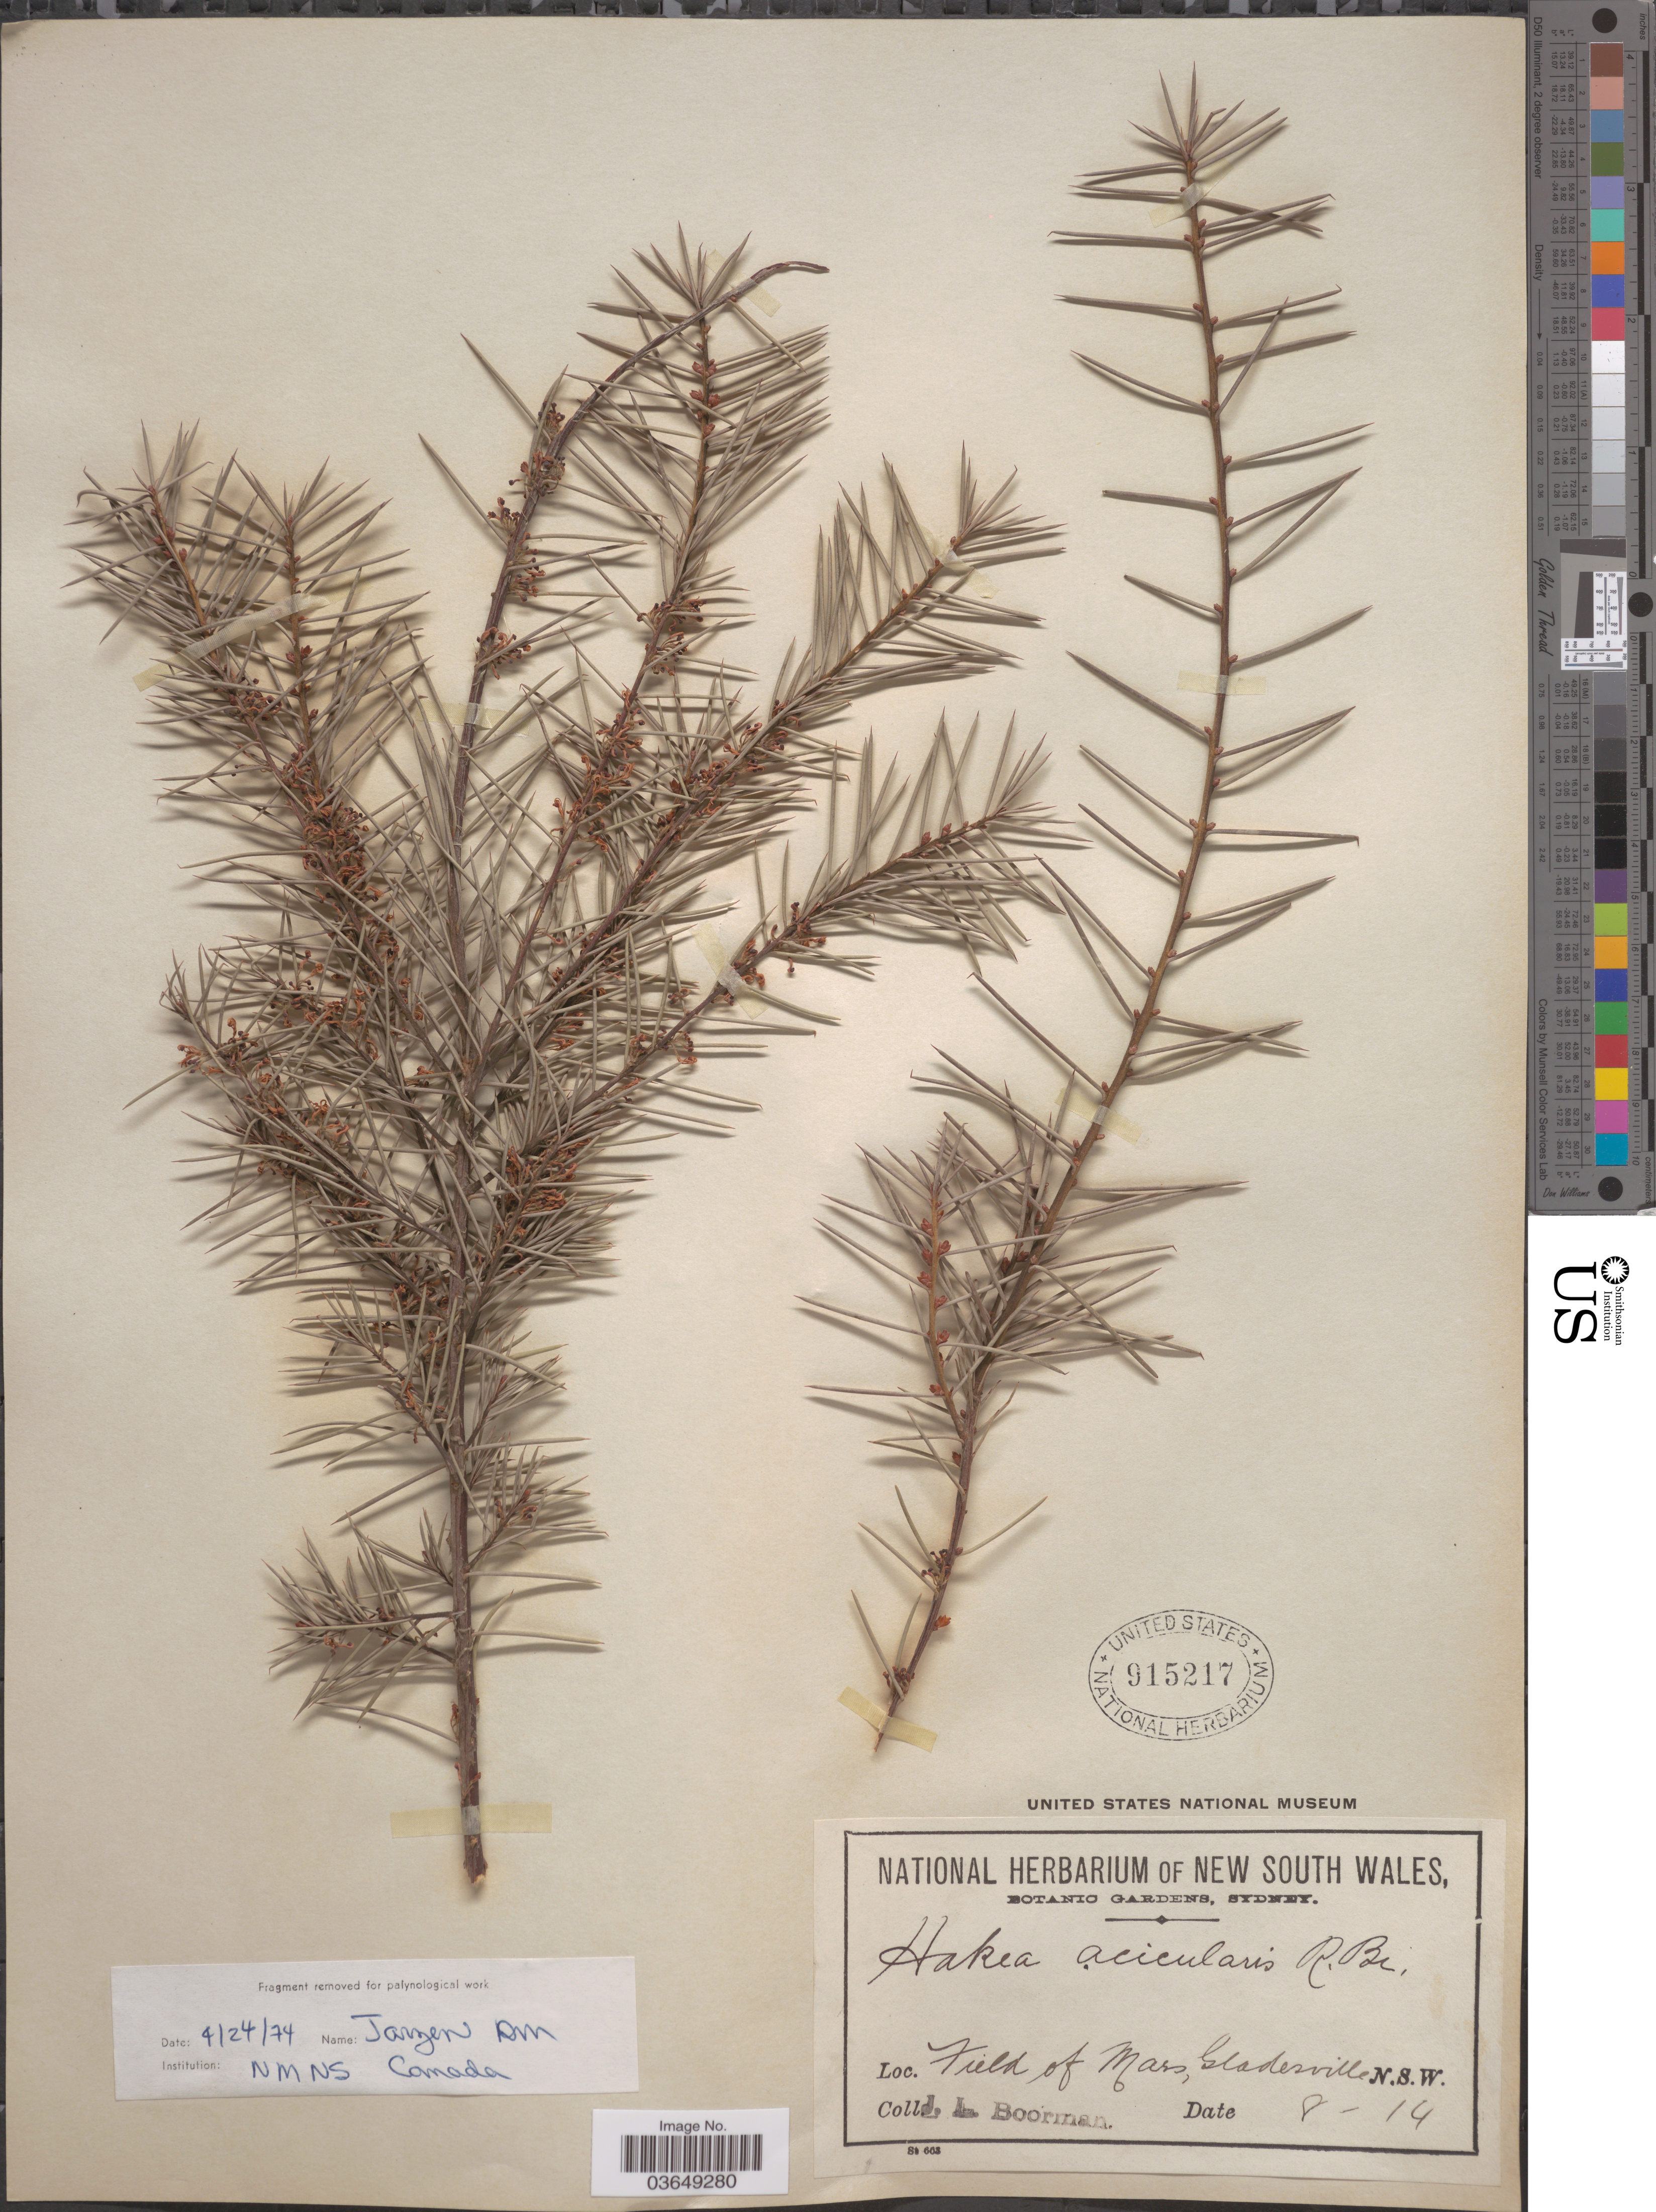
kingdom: Plantae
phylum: Tracheophyta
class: Magnoliopsida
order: Proteales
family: Proteaceae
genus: Hakea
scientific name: Hakea acicularis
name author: Knight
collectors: J. Boorman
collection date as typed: Transcribed d/m/y: /8/14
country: Australia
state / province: New South Wales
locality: Field of Mars, Gladesville.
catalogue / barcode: US 915217